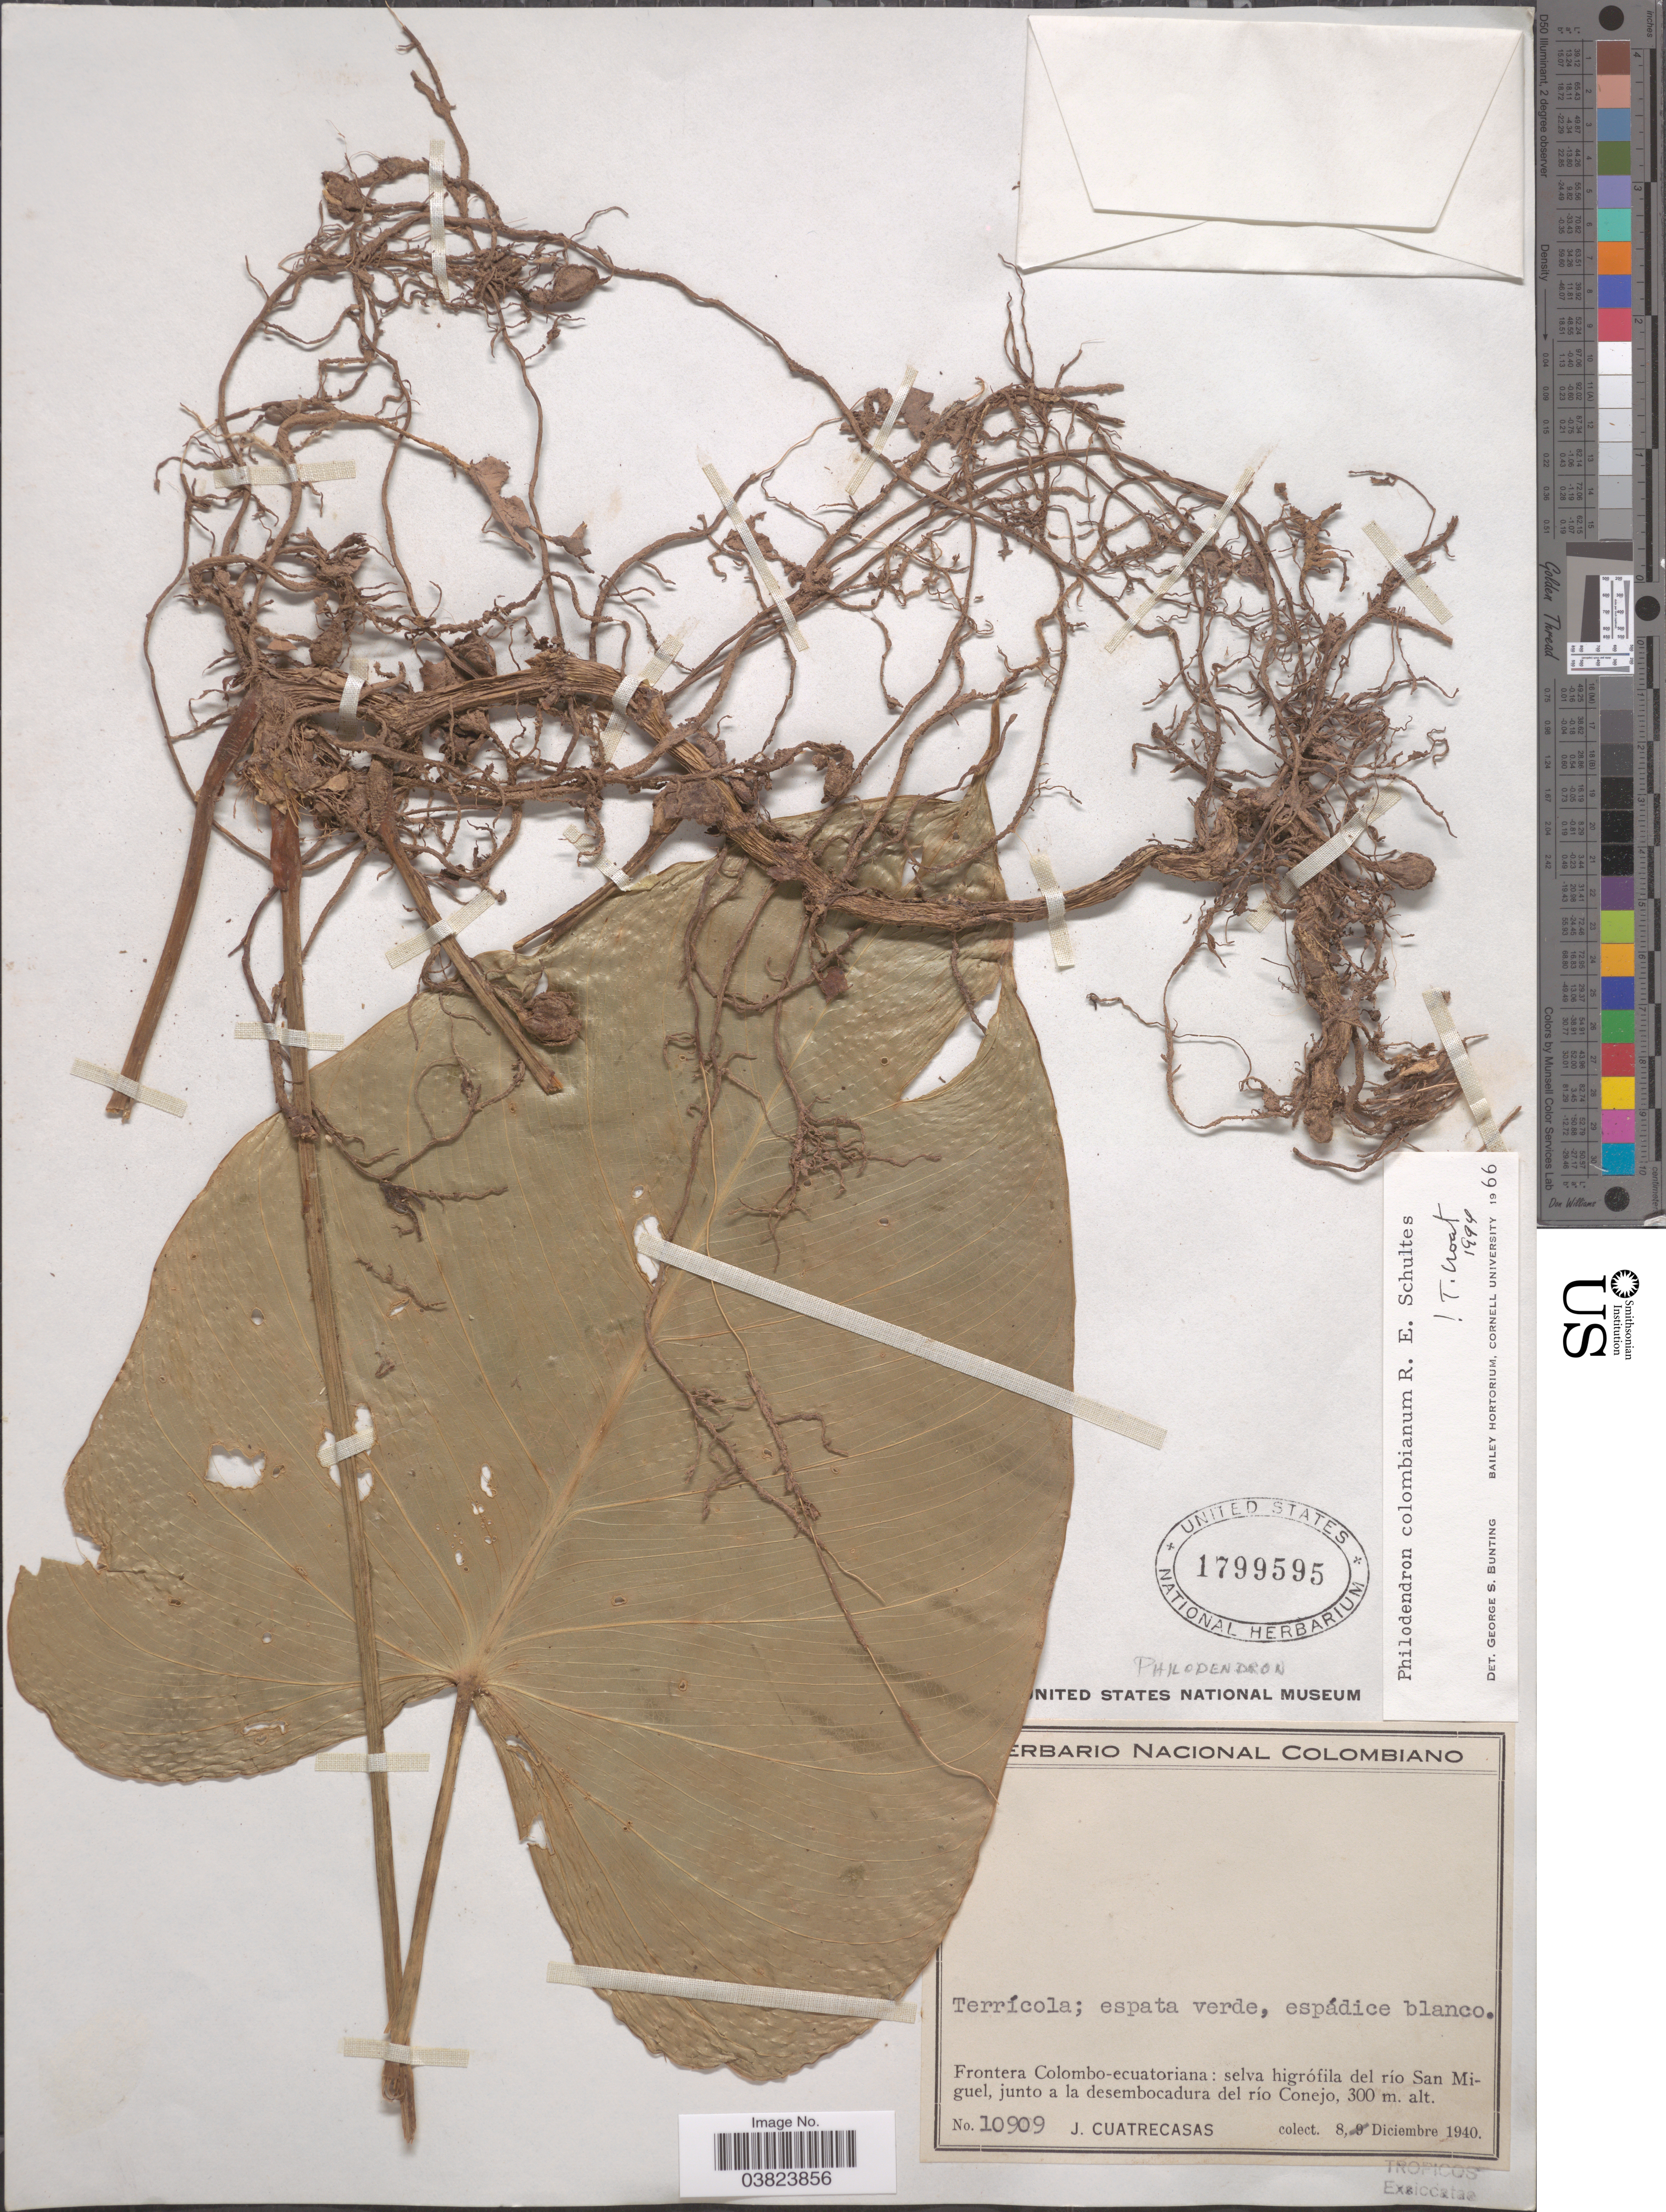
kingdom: Plantae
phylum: Tracheophyta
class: Liliopsida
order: Alismatales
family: Araceae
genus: Philodendron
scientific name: Philodendron colombianum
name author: R.E. Schult.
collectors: J. Cuatrecasas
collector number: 10909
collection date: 1940-12-08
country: Colombia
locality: Frontera Colombo-ecuatoriana: selva higrófila del río San Miguel, junto a la desembocadura del río Conejo.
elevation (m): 300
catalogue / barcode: US 1799595